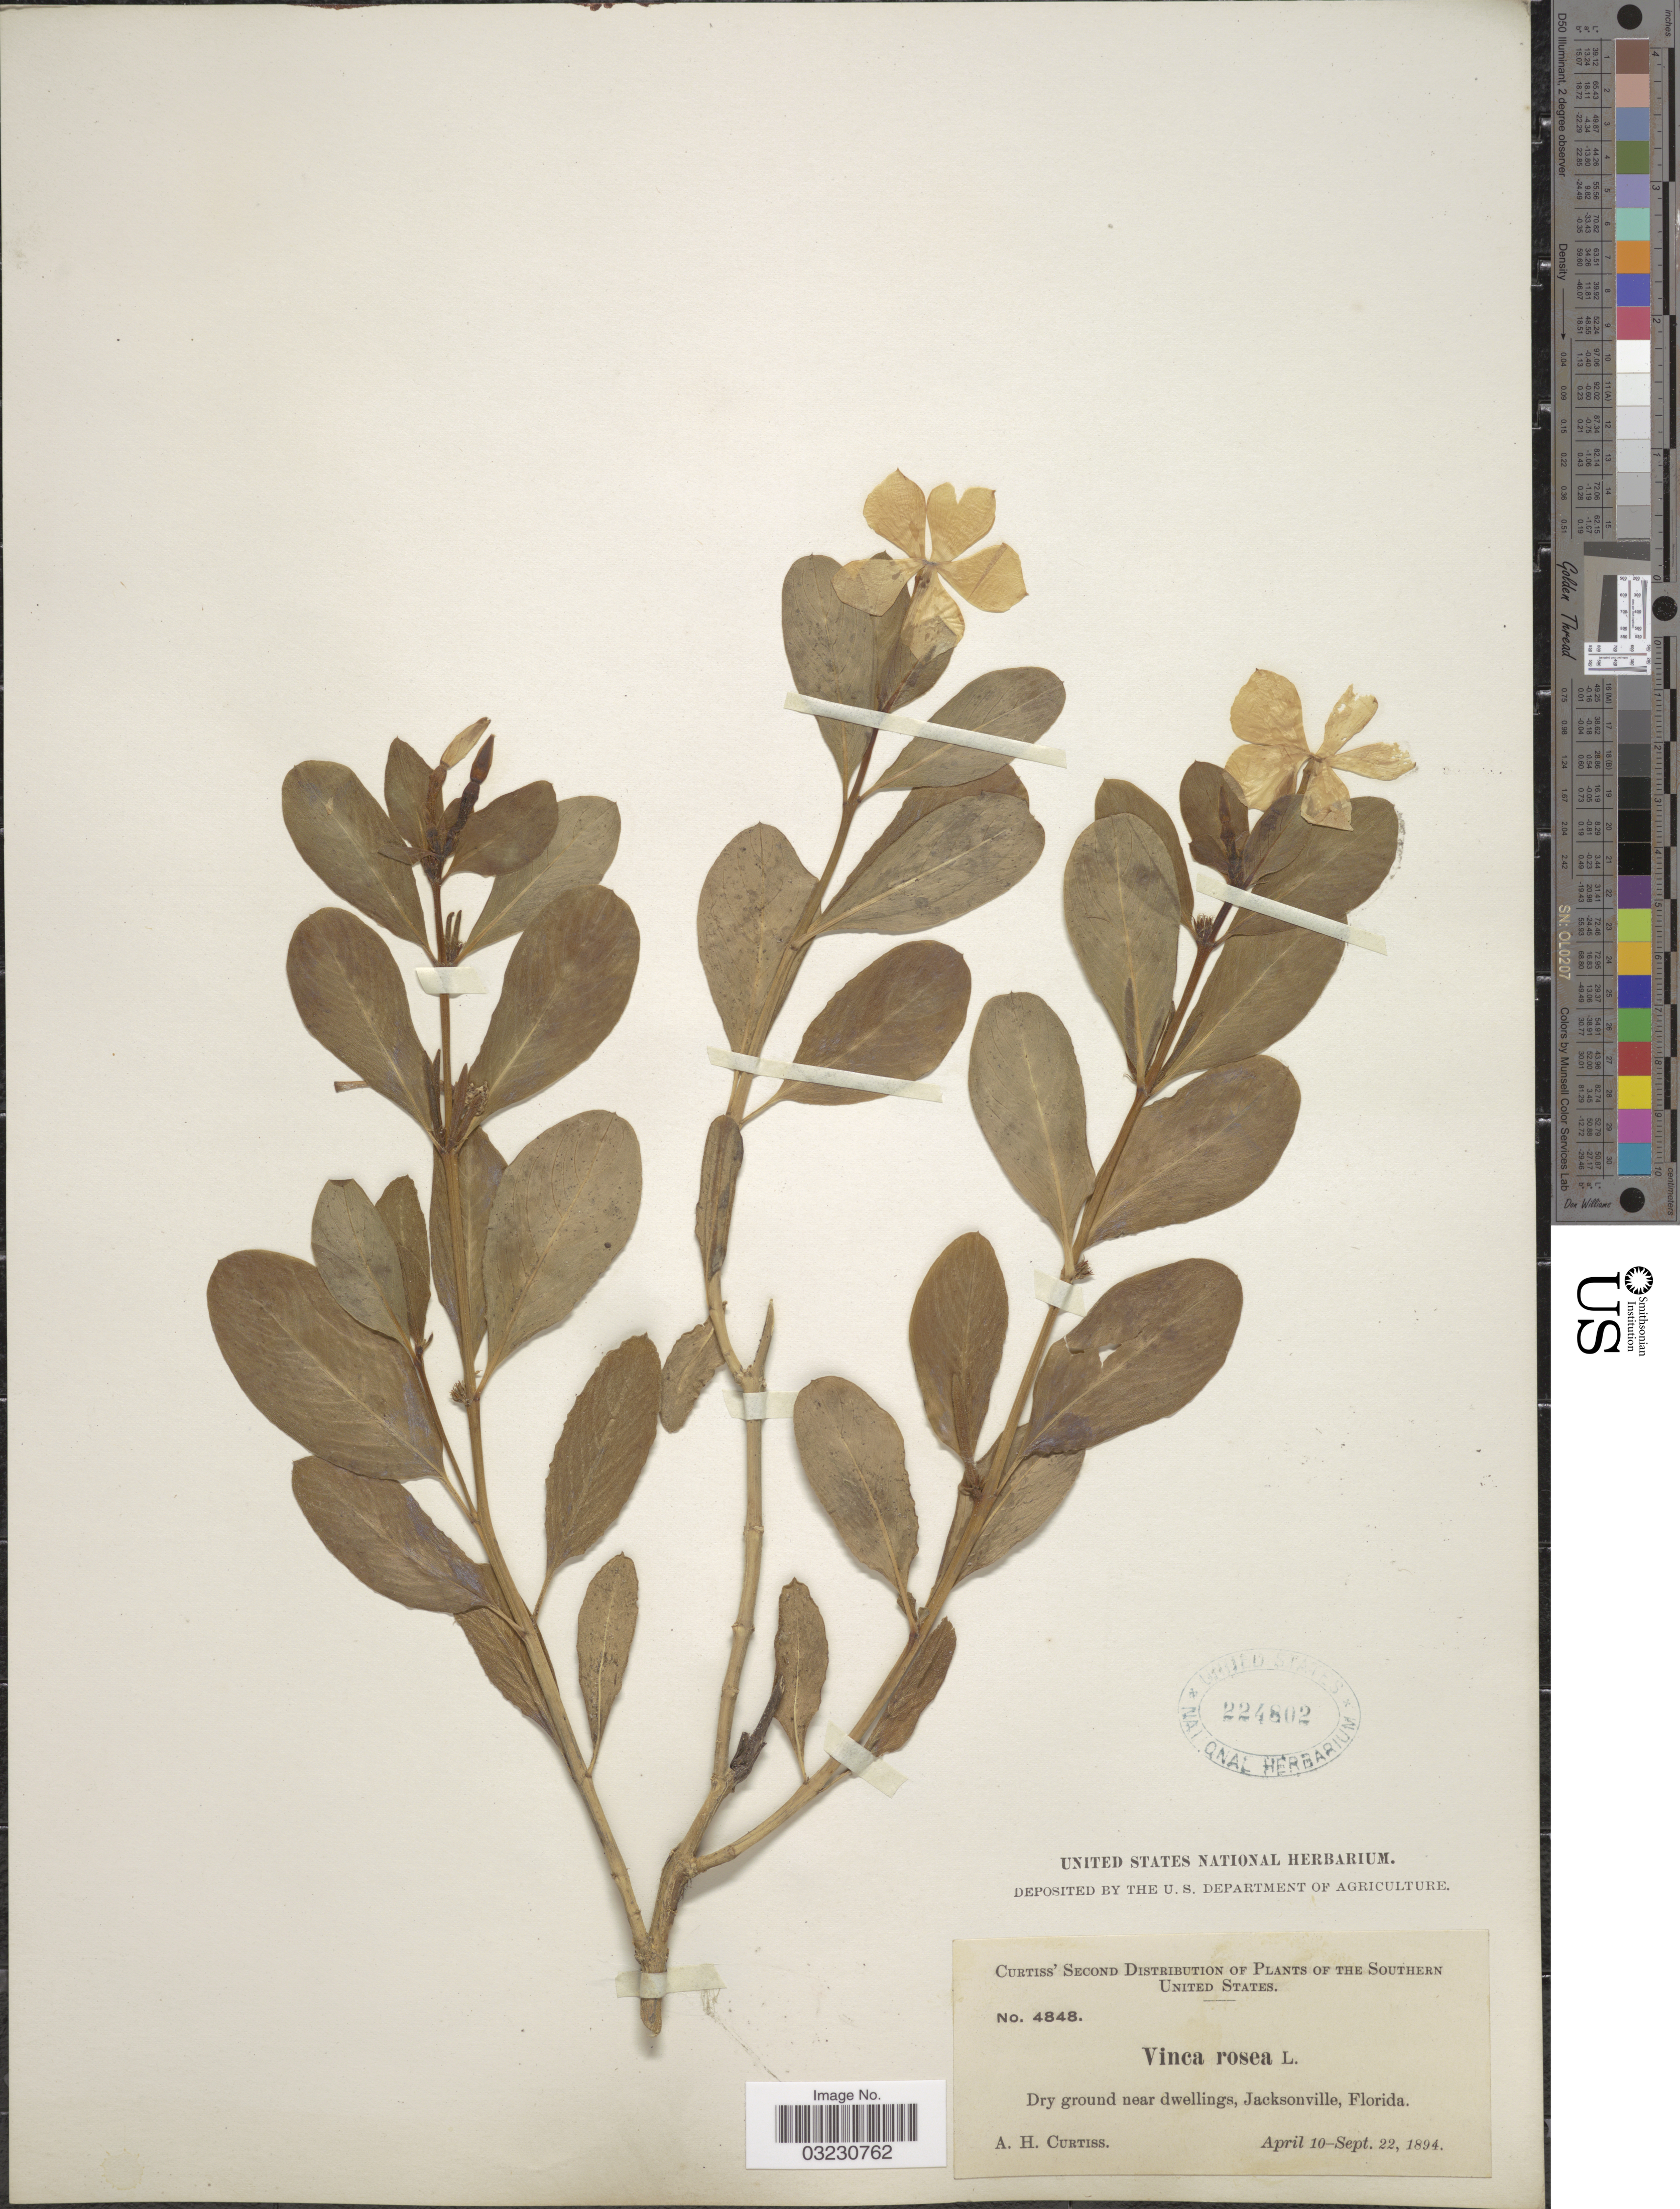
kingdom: Plantae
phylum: Tracheophyta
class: Magnoliopsida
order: Gentianales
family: Apocynaceae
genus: Catharanthus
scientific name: Catharanthus roseus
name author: (L.) G. Don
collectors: A. H. Curtiss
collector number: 4848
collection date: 1894-04-10/1894-09-22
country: United States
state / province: Florida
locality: Southern United States. Dry ground near dwellings, Jacksonville.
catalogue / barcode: US 224802